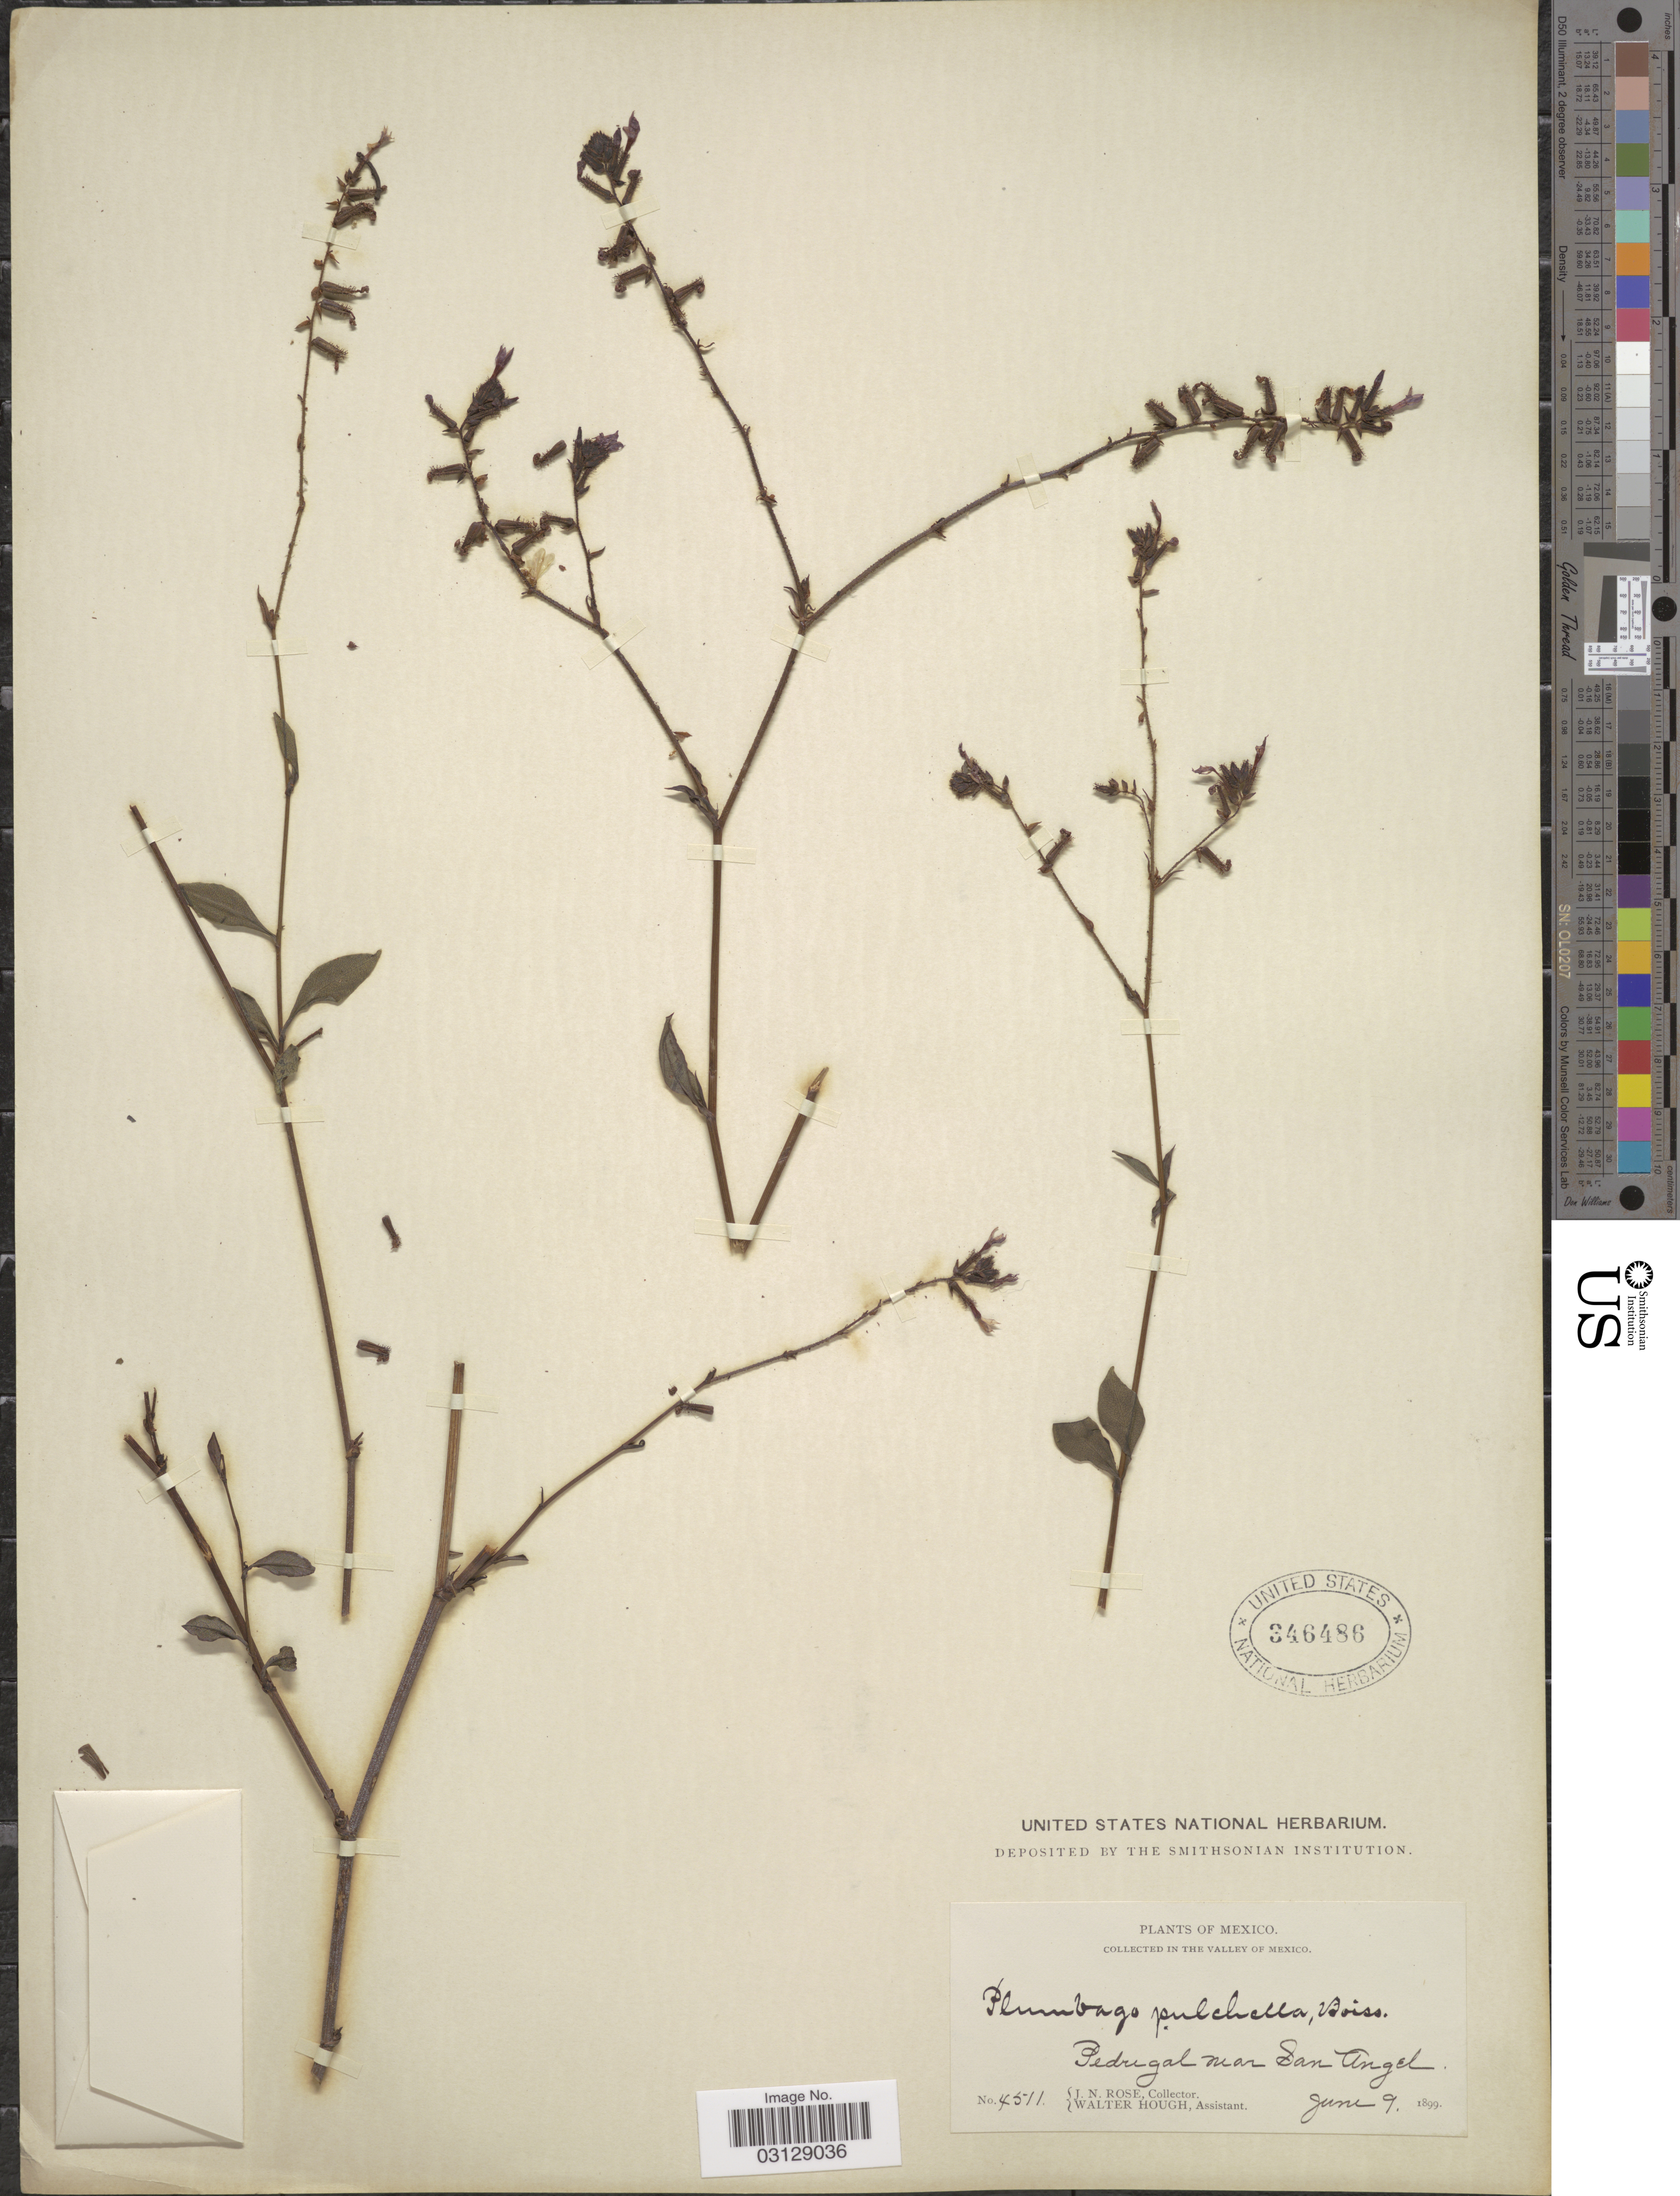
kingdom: Plantae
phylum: Tracheophyta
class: Magnoliopsida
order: Caryophyllales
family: Plumbaginaceae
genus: Plumbago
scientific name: Plumbago pulchella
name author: Boiss.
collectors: J. N. Rose & W. Hough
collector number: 4511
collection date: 1899-06-09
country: Mexico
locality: In the valley of Mexico. Pedregal near San Angel.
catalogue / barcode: US 346486